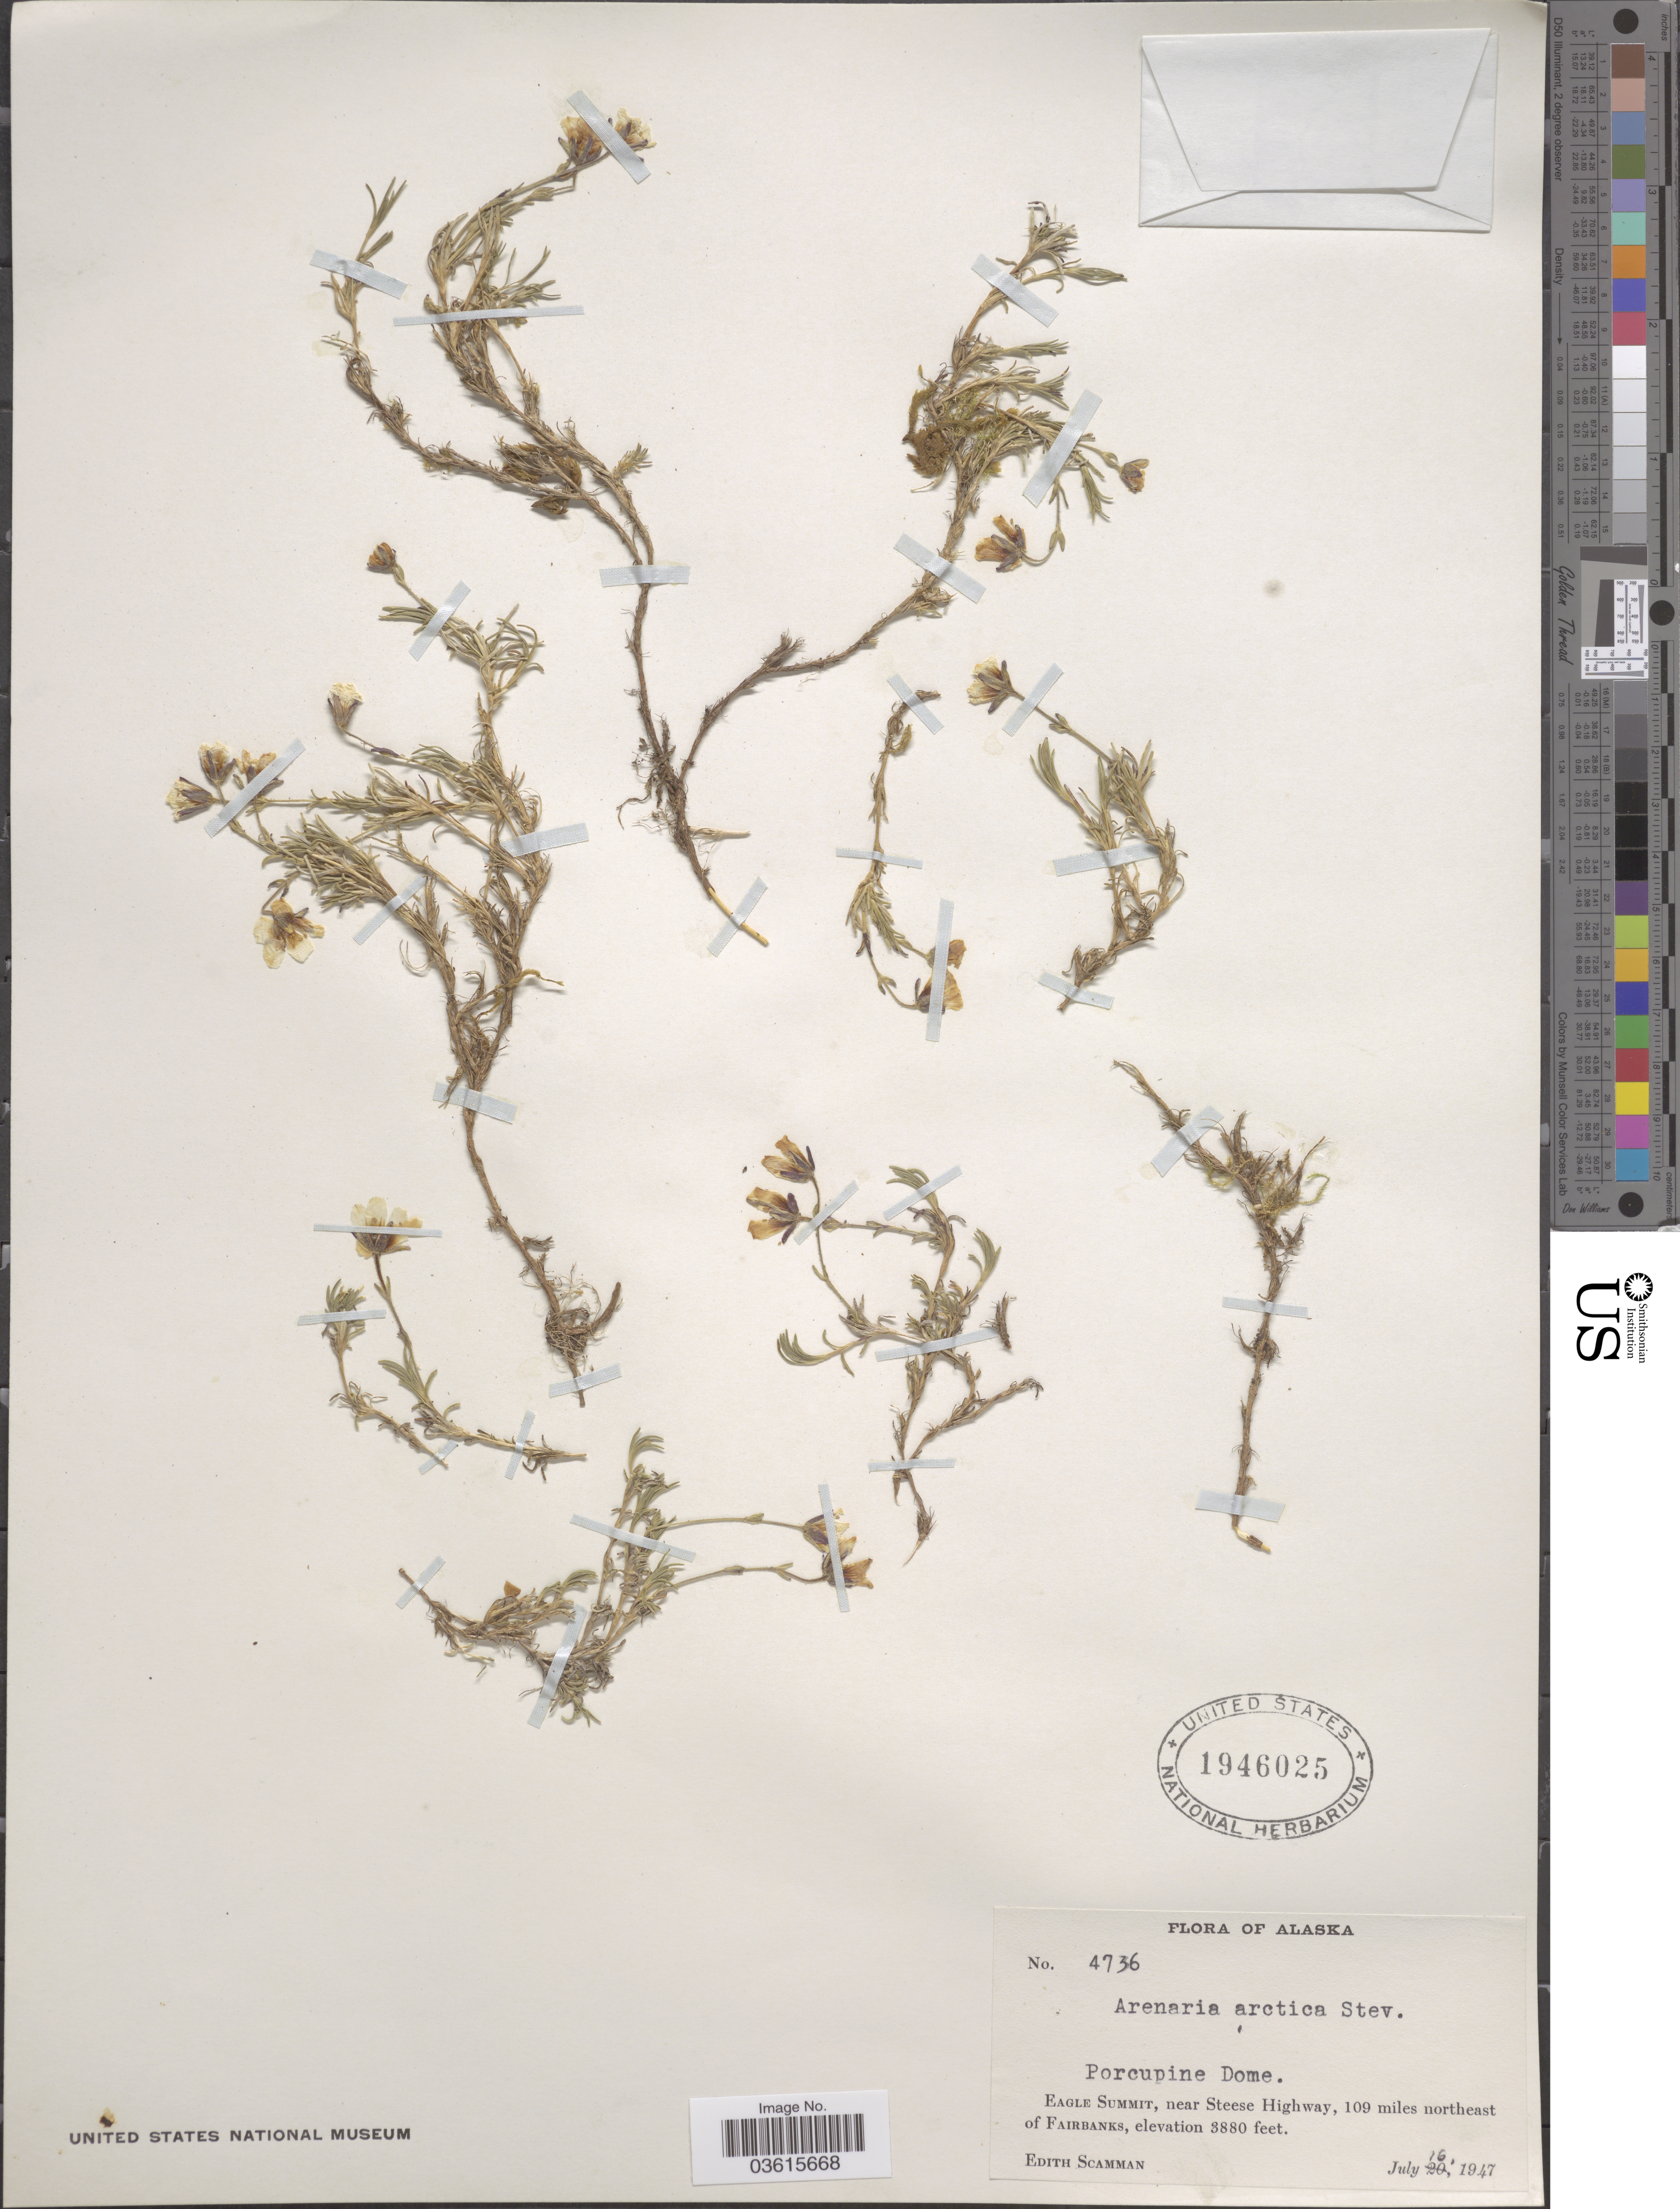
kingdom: Plantae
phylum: Tracheophyta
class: Magnoliopsida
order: Caryophyllales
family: Caryophyllaceae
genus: Cherleria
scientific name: Cherleria arctica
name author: (Steven ex Ser.) A.J. Moore & Dillenb.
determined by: Strong, M. T., (US), Smithsonian Institution - National Museum of Natural History (UNITED STATES)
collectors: E. Scamman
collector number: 4736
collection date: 1947-07-16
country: United States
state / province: Alaska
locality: Porcupine Dome. Eagle Summit, near Steese Highway, 109 miles northeast of Fairbanks.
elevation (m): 1183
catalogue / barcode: US 1946025